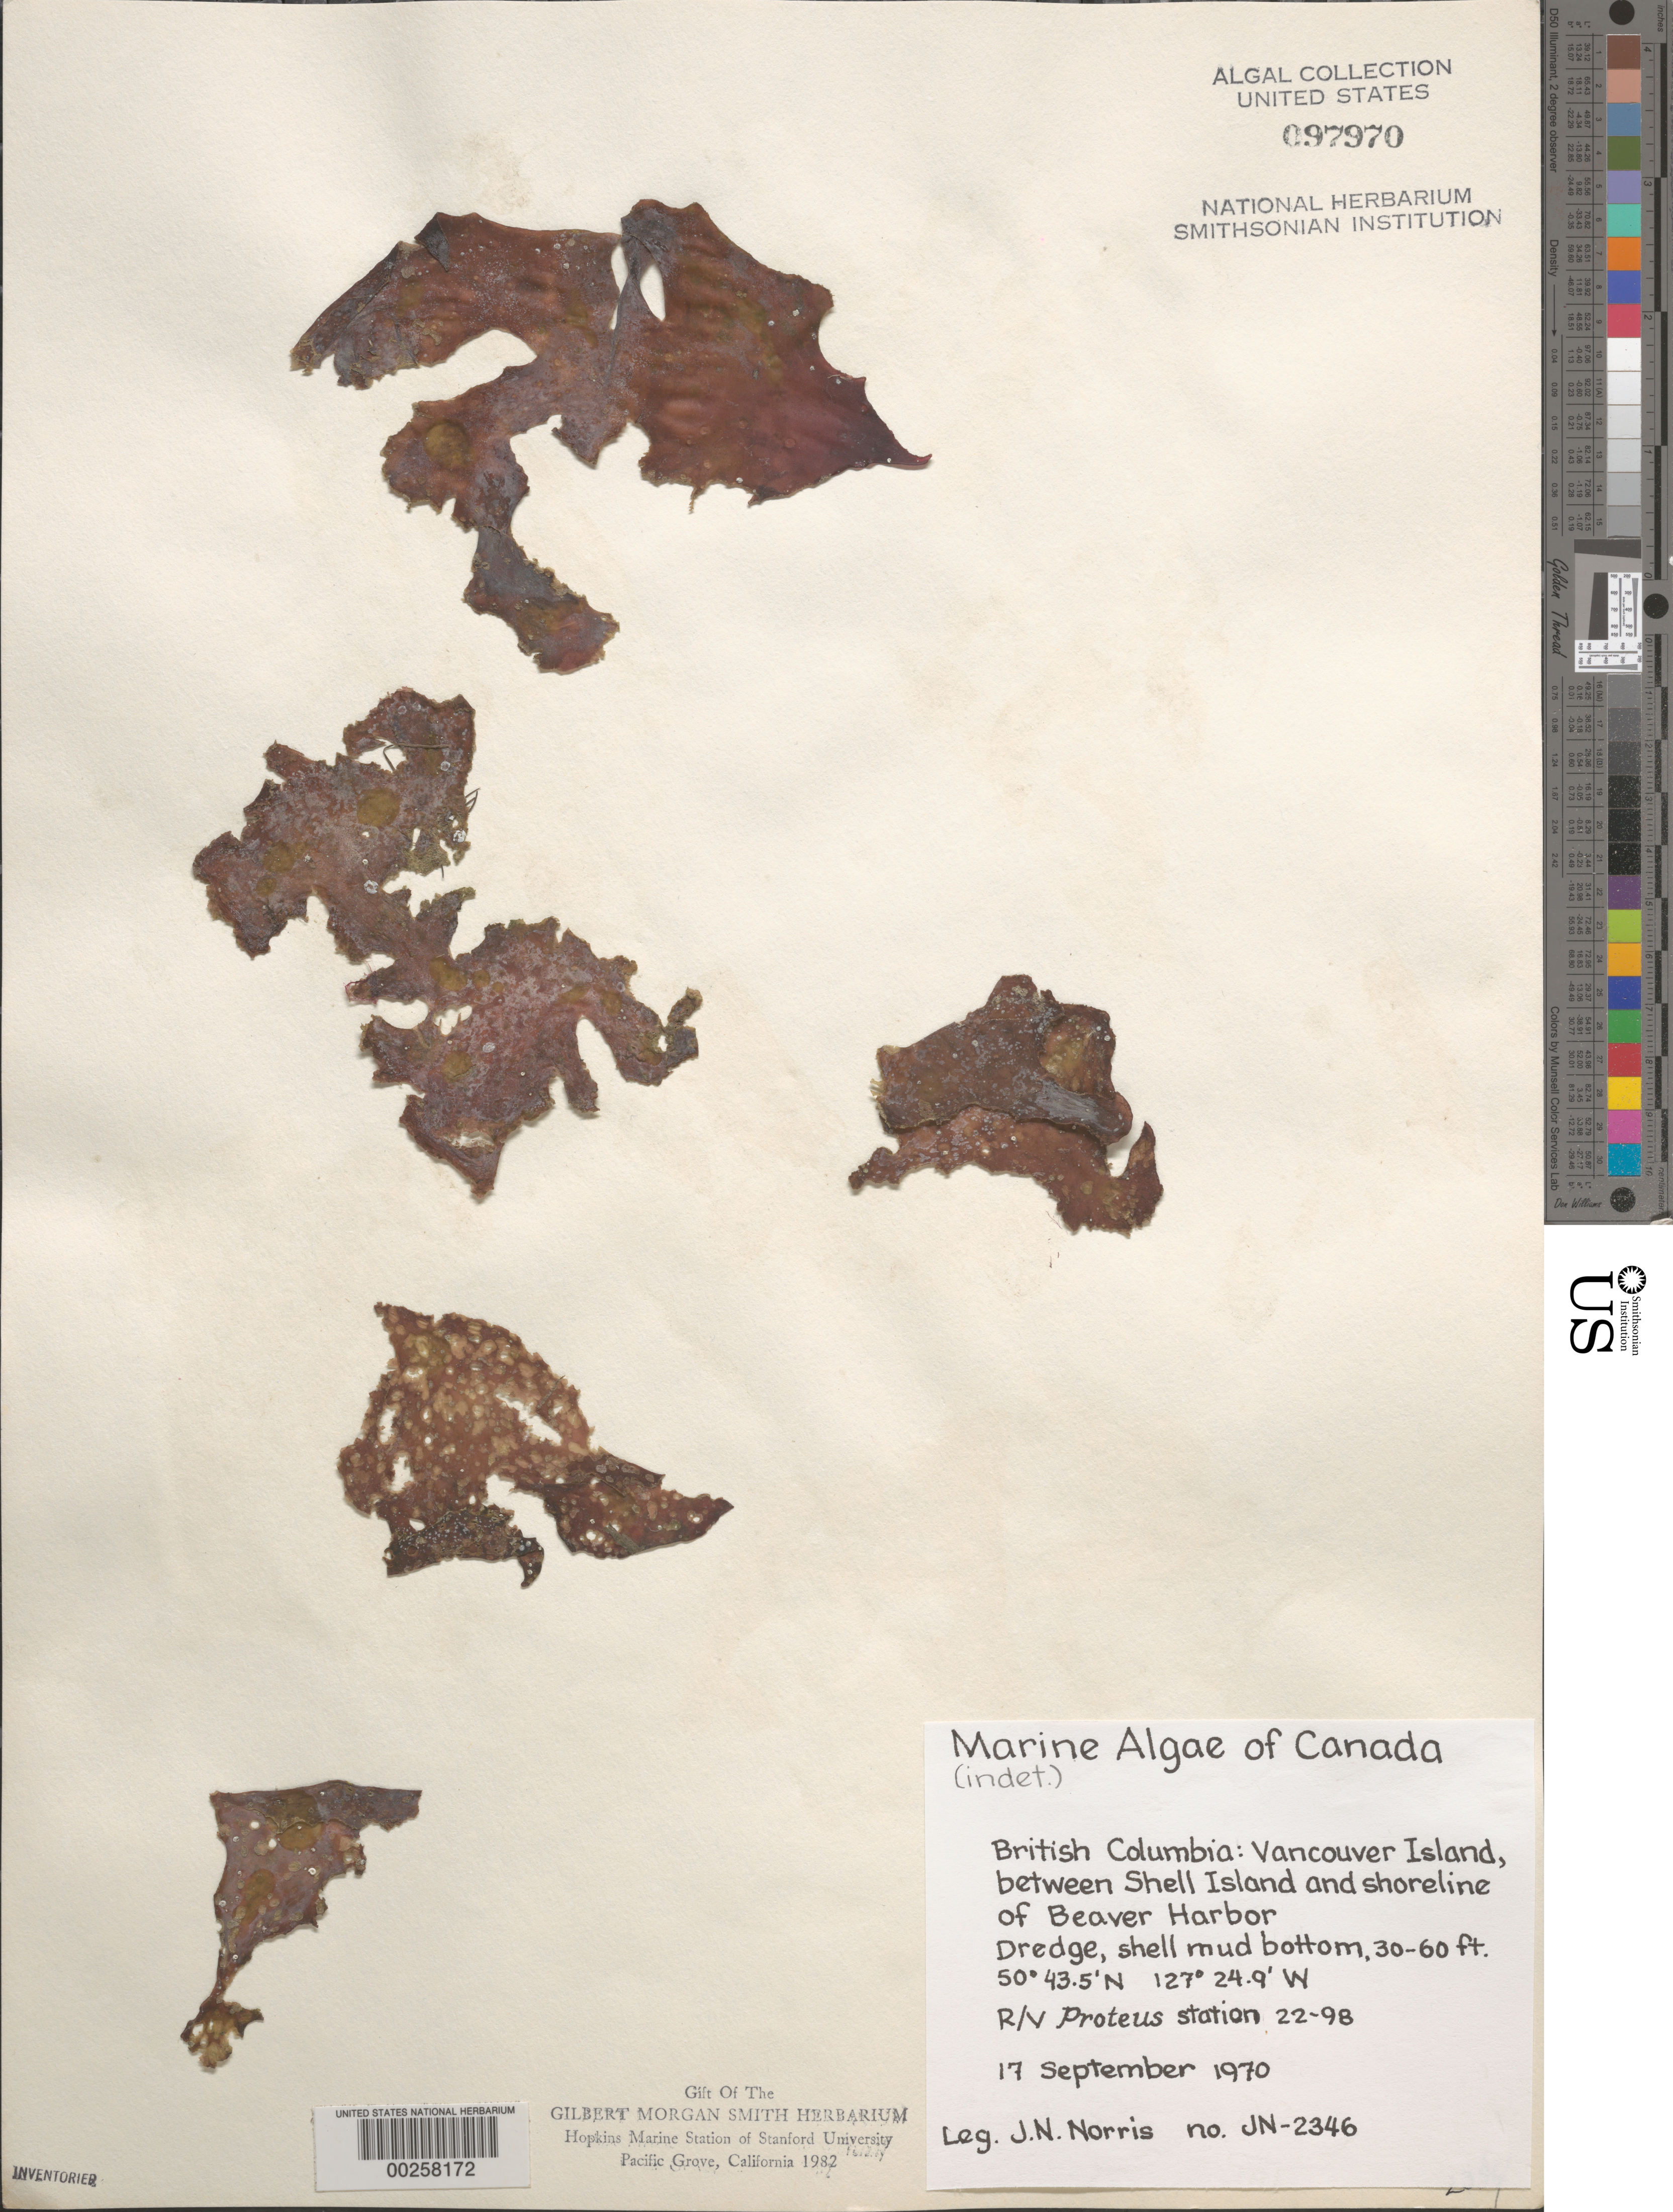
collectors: J. N. Norris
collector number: JN-2346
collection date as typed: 17 Sep 1970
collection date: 1970-09-17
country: Canada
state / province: British Columbia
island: Vancouver Island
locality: Between Shell Island and Beaver Harbor shore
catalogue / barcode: US 97970